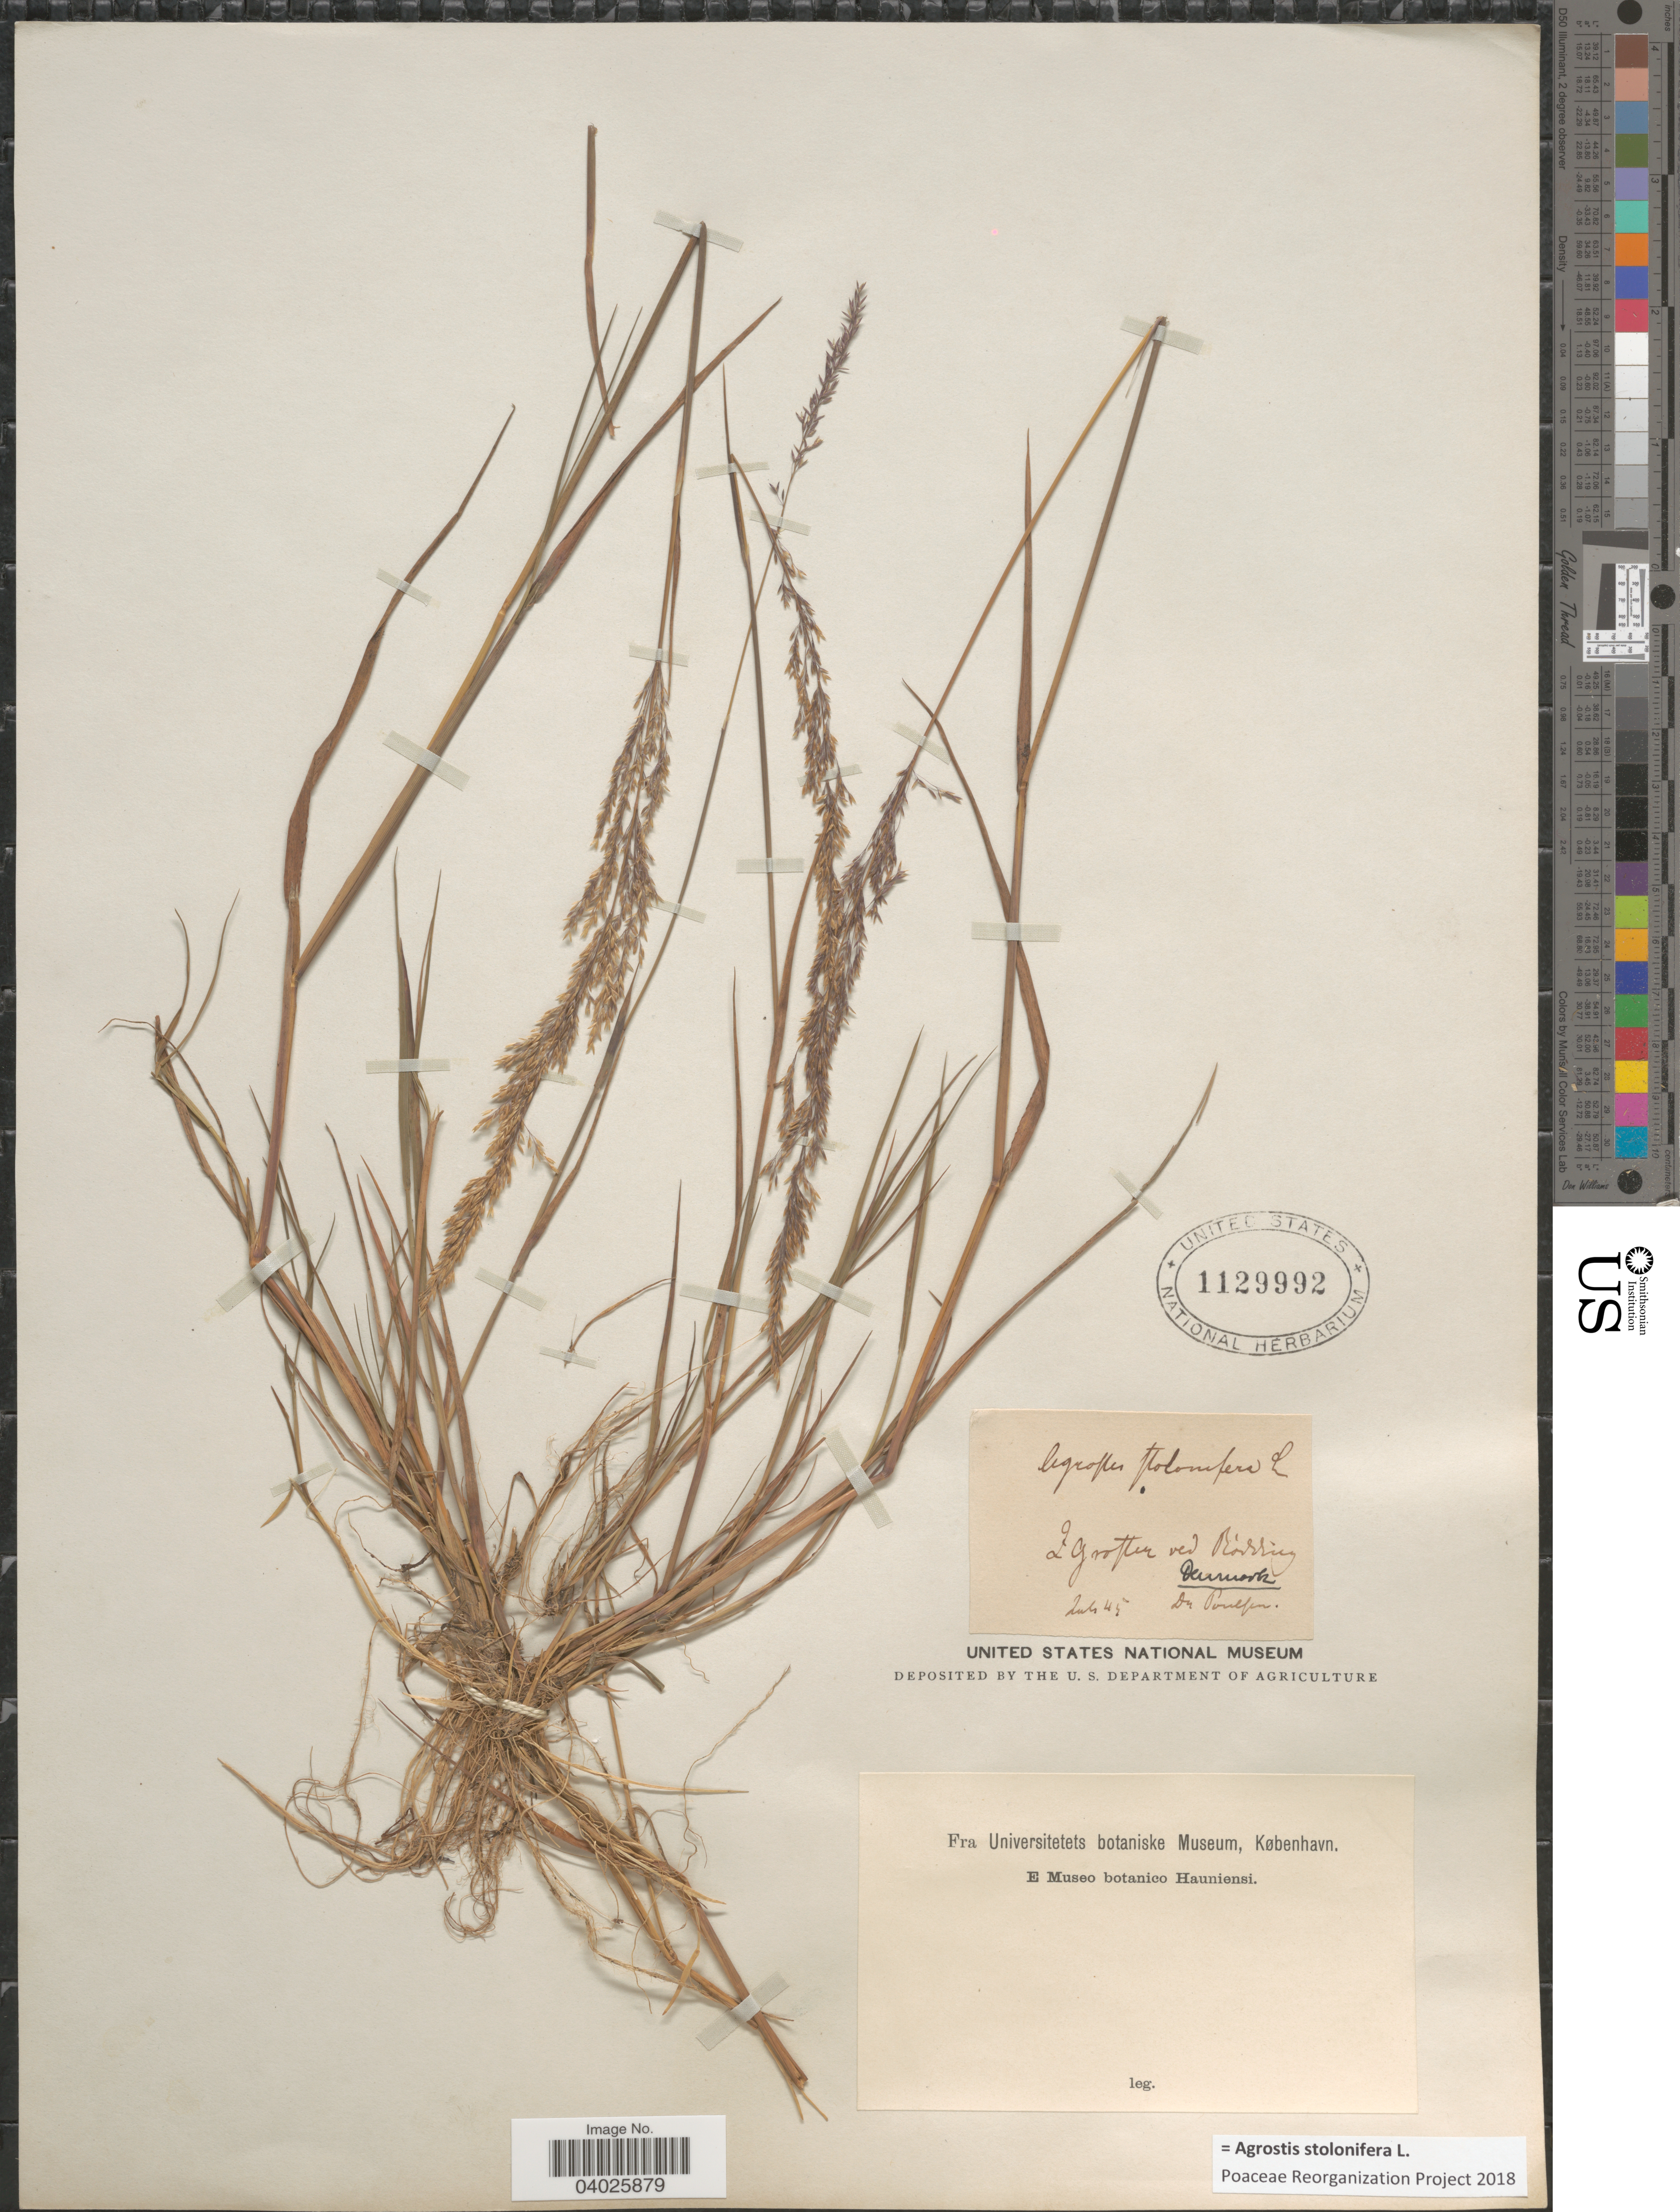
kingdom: Plantae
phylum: Tracheophyta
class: Liliopsida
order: Poales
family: Poaceae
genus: Agrostis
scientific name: Agrostis stolonifera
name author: L.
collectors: -- Poulsen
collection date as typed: Transcribed d/m/y: /7/45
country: Denmark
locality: In Grofter ved Rodding.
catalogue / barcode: US 1129992